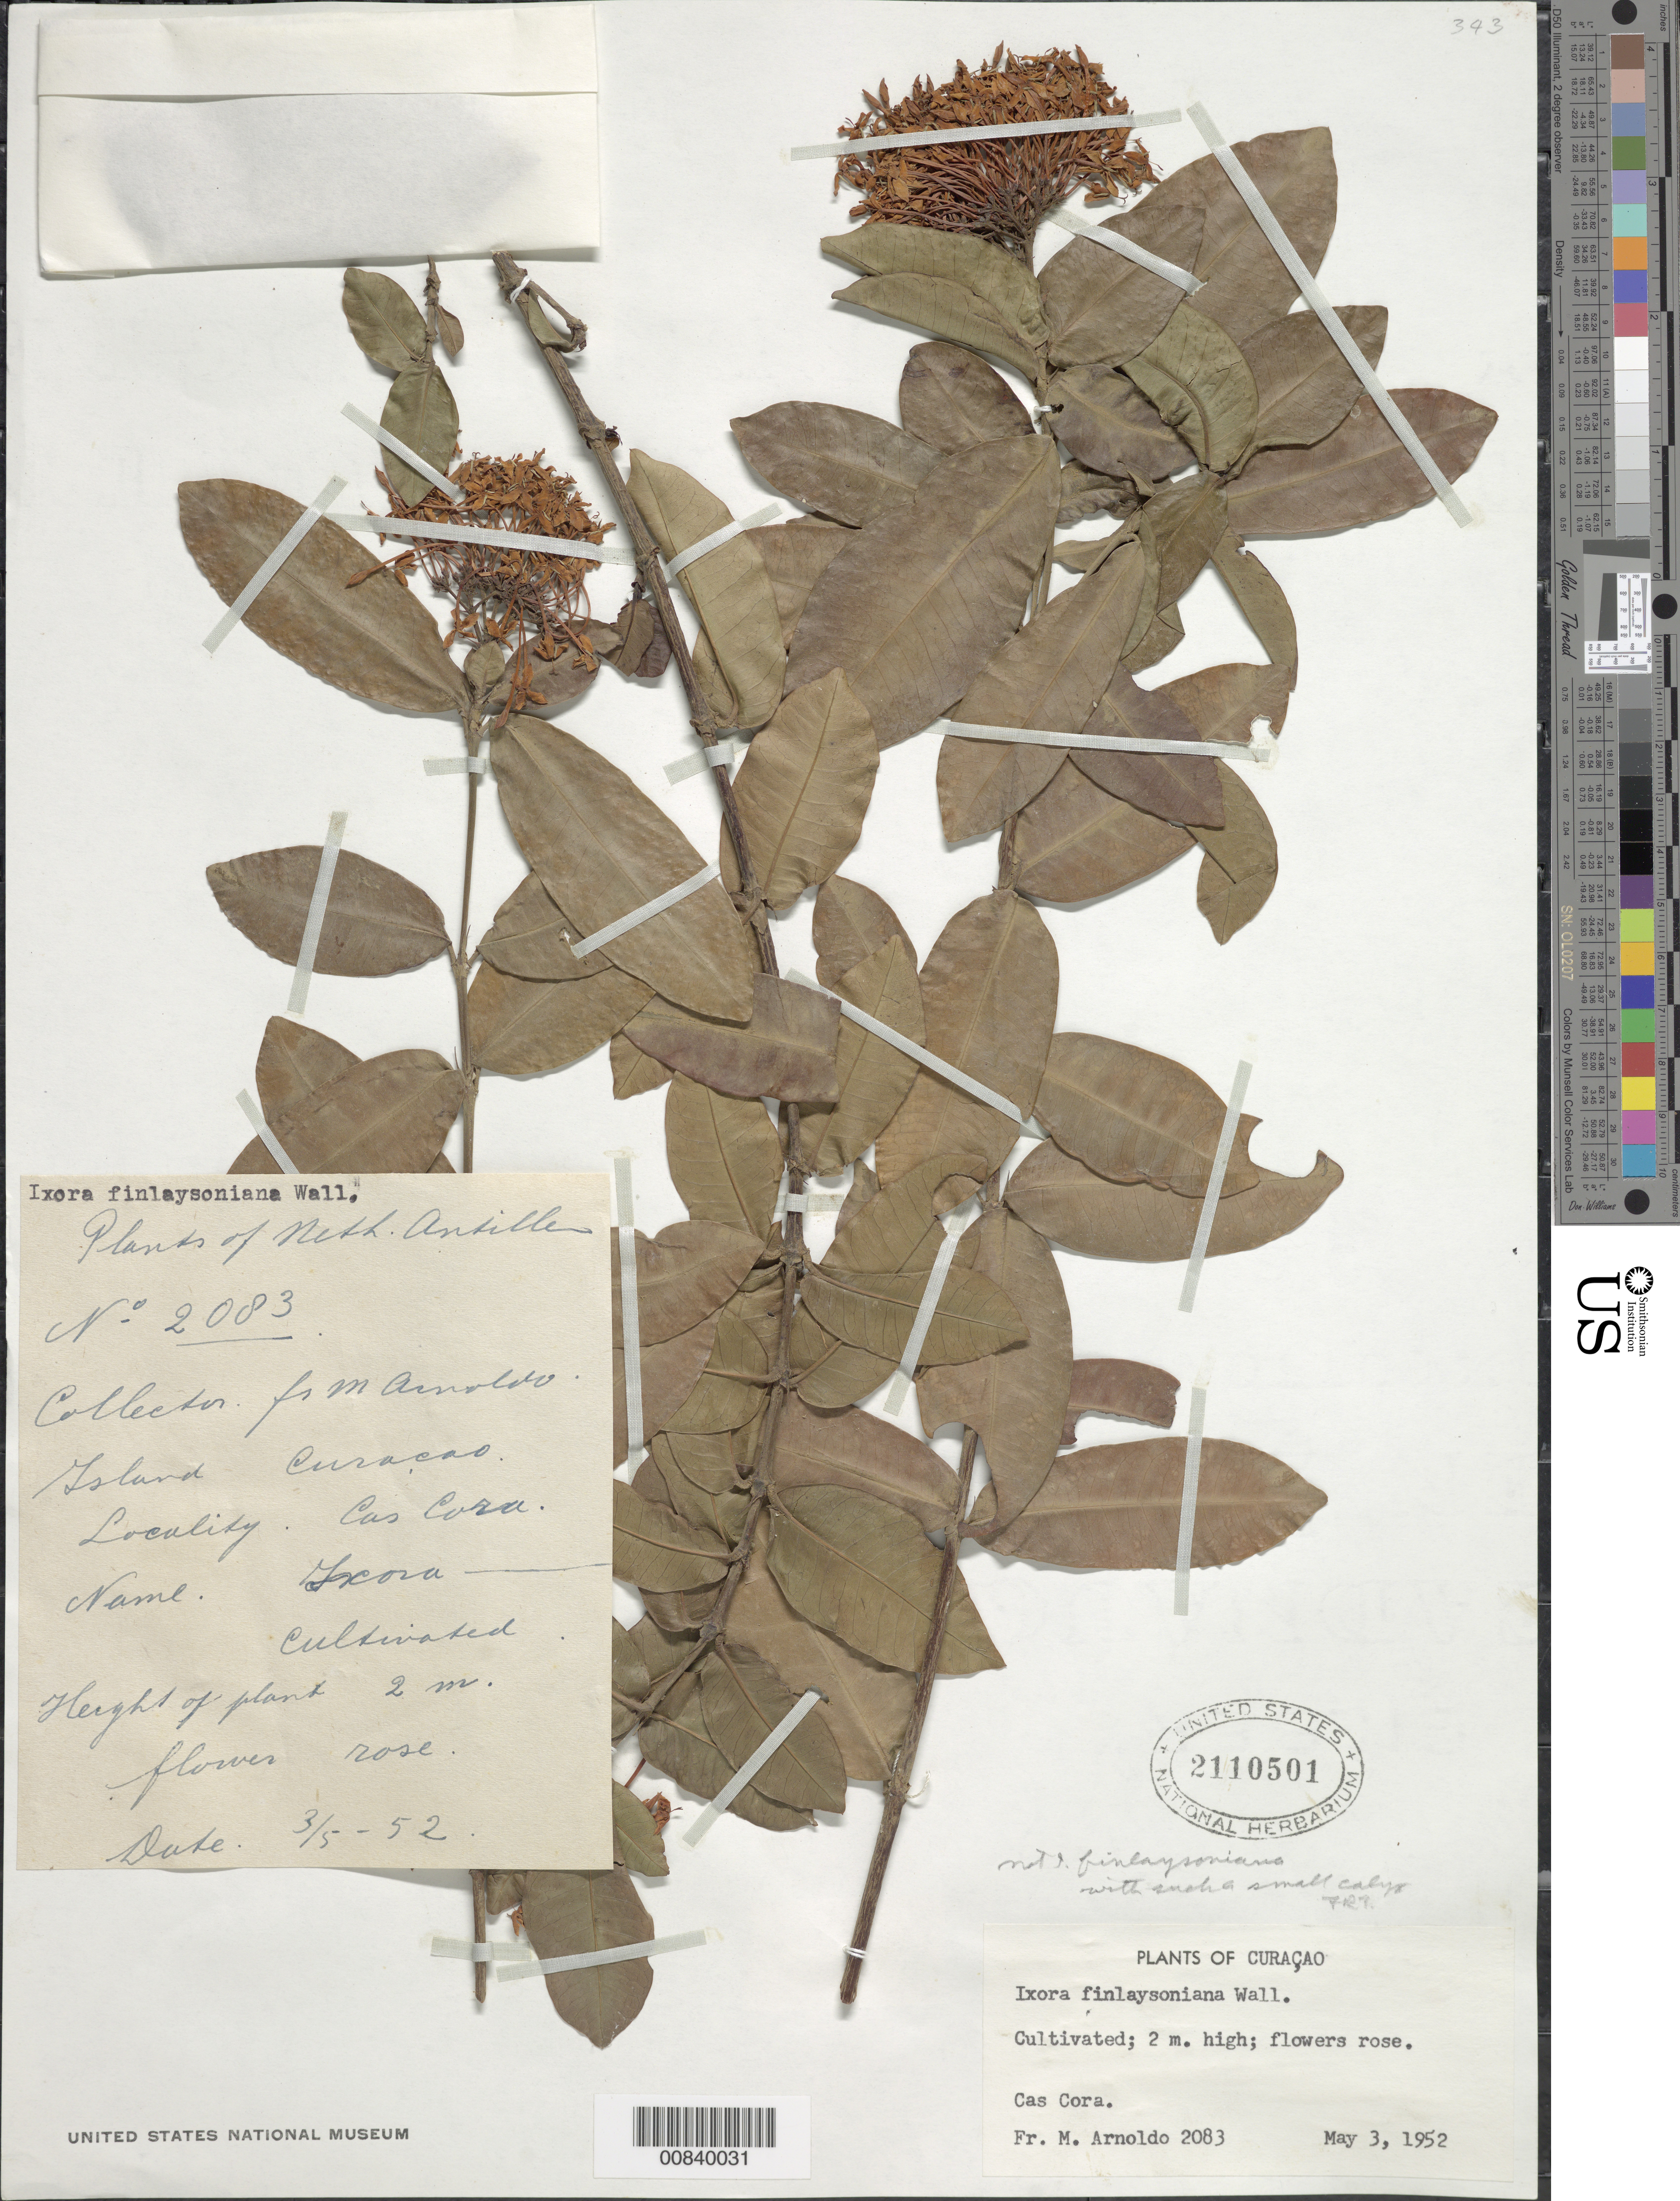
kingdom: Plantae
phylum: Tracheophyta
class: Magnoliopsida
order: Gentianales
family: Rubiaceae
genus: Ixora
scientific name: Ixora finlaysoniana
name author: Wall. ex G. Don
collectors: N. Arnoldo-Broeders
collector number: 2083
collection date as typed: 03 May 1952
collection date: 1952-05-03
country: Curaçao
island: Curaçao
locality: Cas Cora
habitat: In cultivation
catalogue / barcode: US 2110501